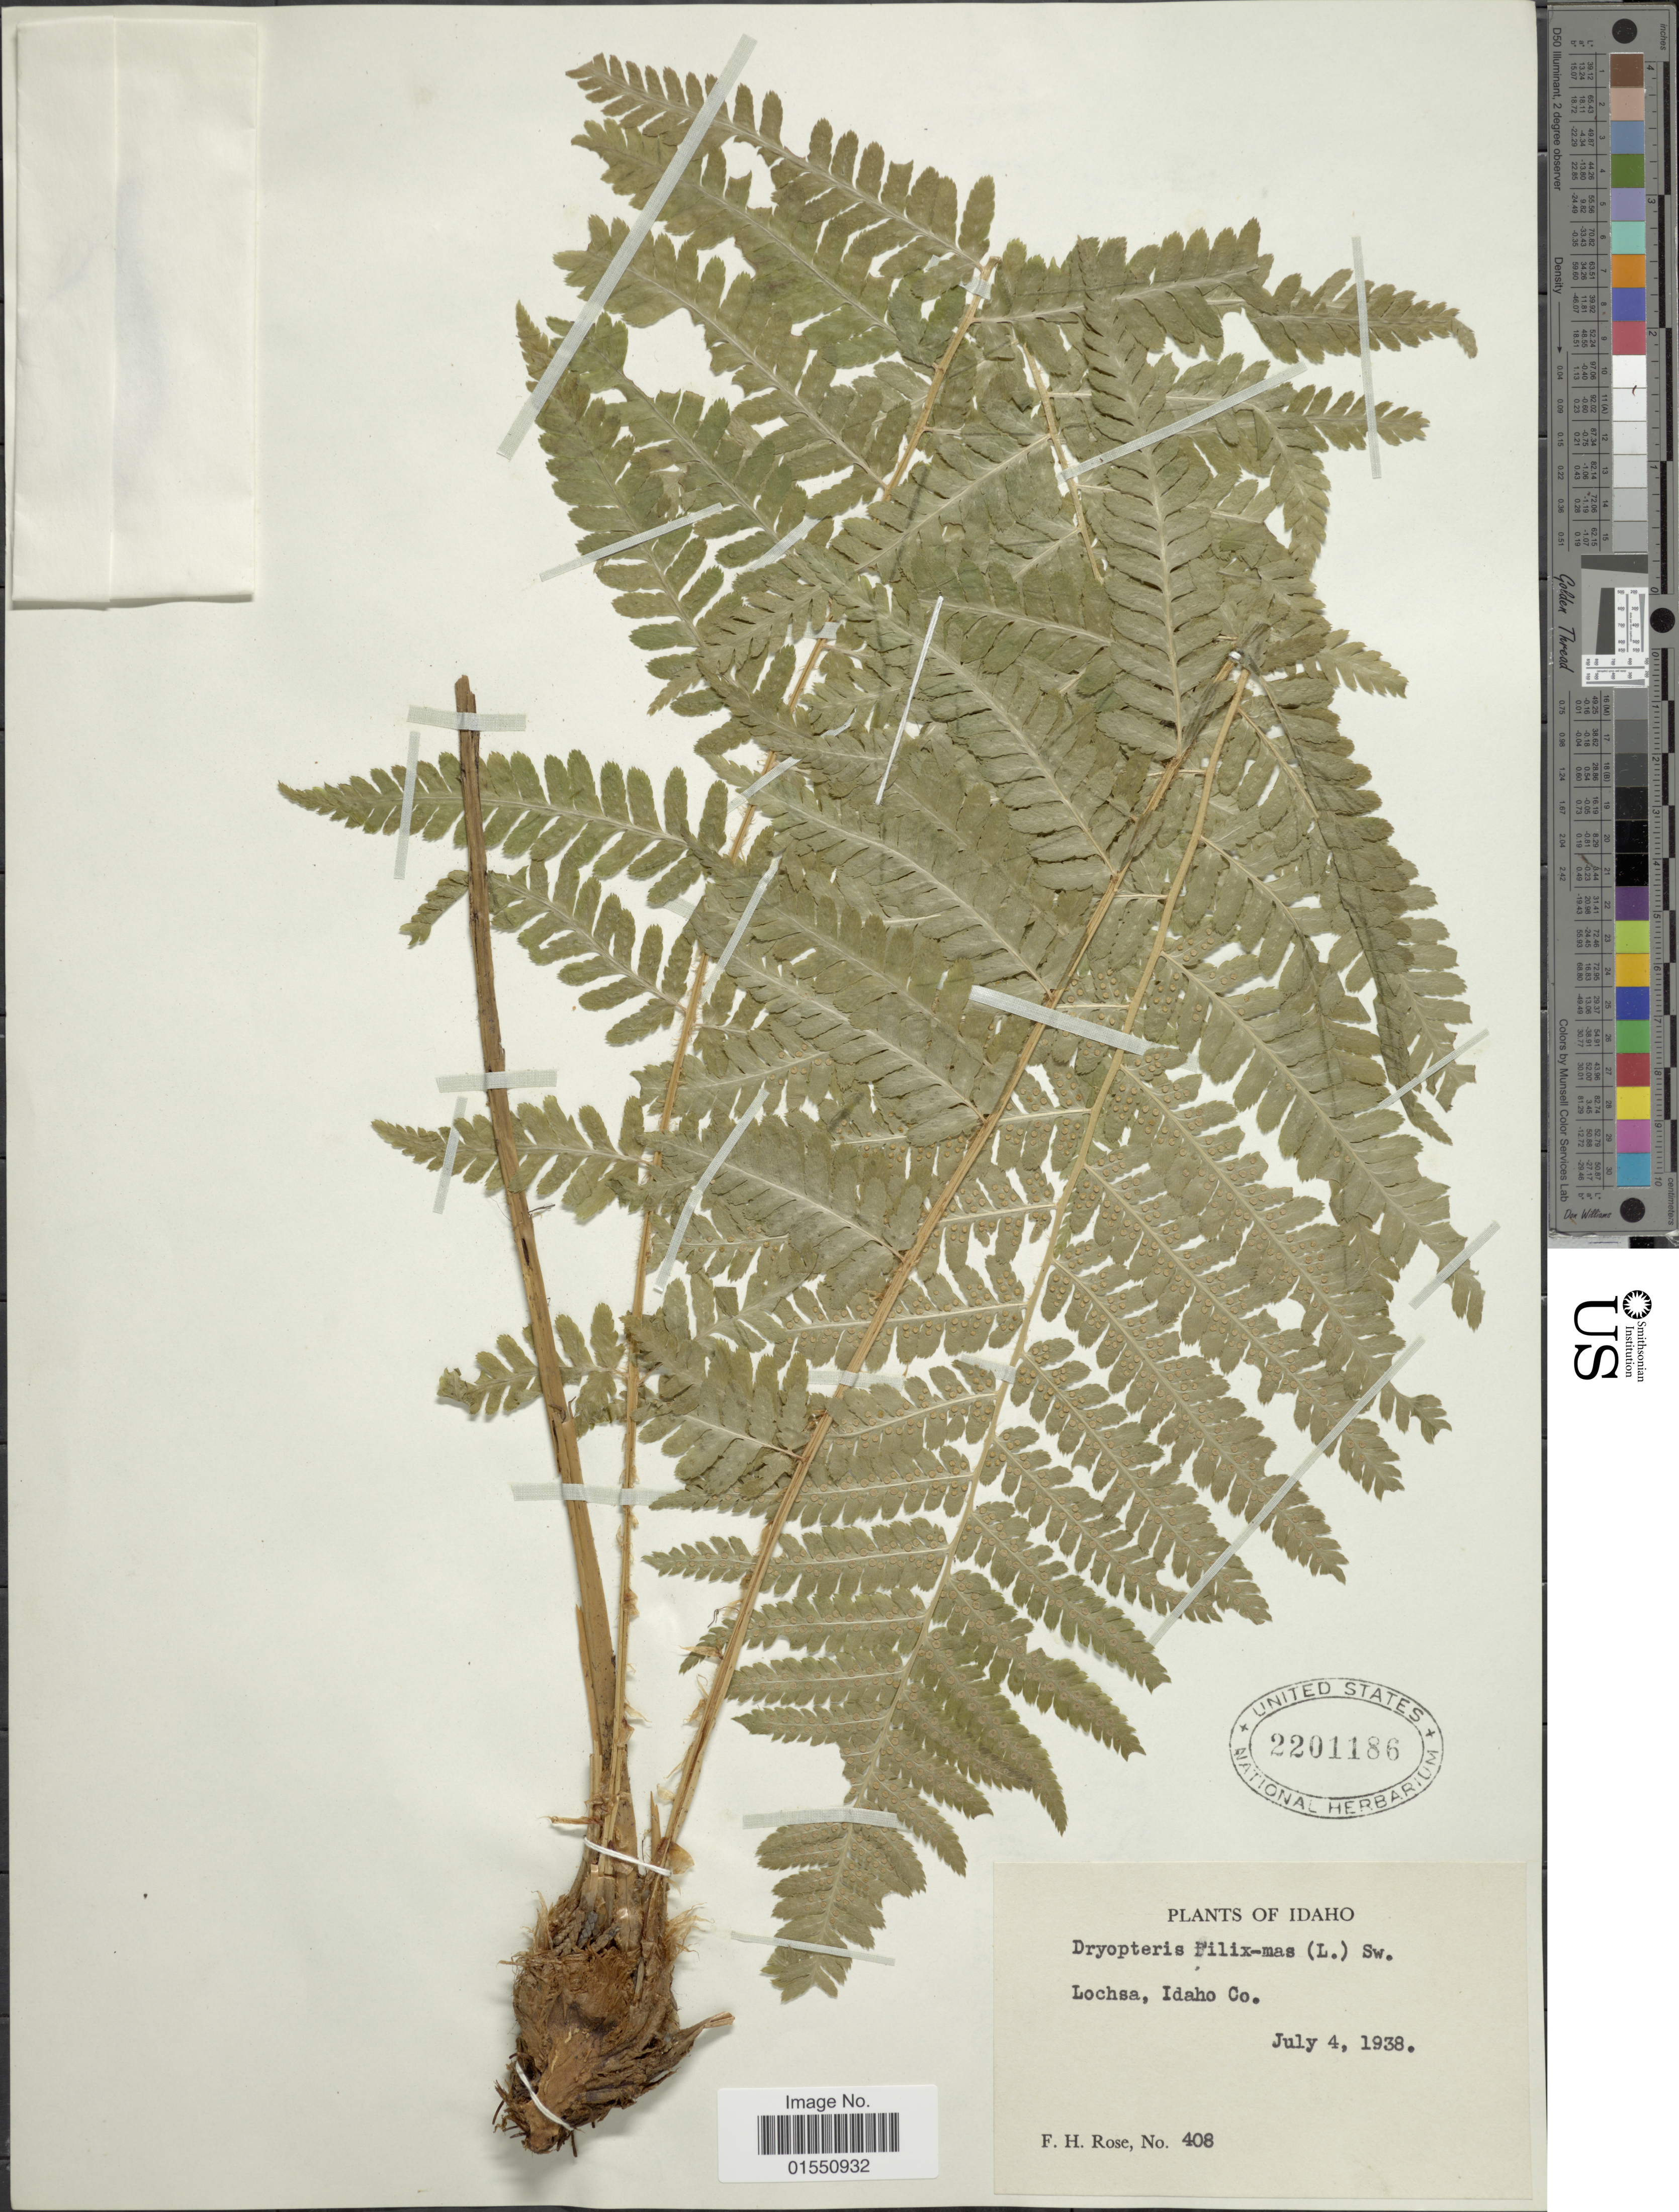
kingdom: Plantae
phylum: Tracheophyta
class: Polypodiopsida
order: Polypodiales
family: Dryopteridaceae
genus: Dryopteris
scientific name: Dryopteris filix-mas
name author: (L.) Schott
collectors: F. H. Rose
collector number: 408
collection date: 1938-07-04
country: United States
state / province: Idaho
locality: Lochsa, Idaho Co.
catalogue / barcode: US 2201186